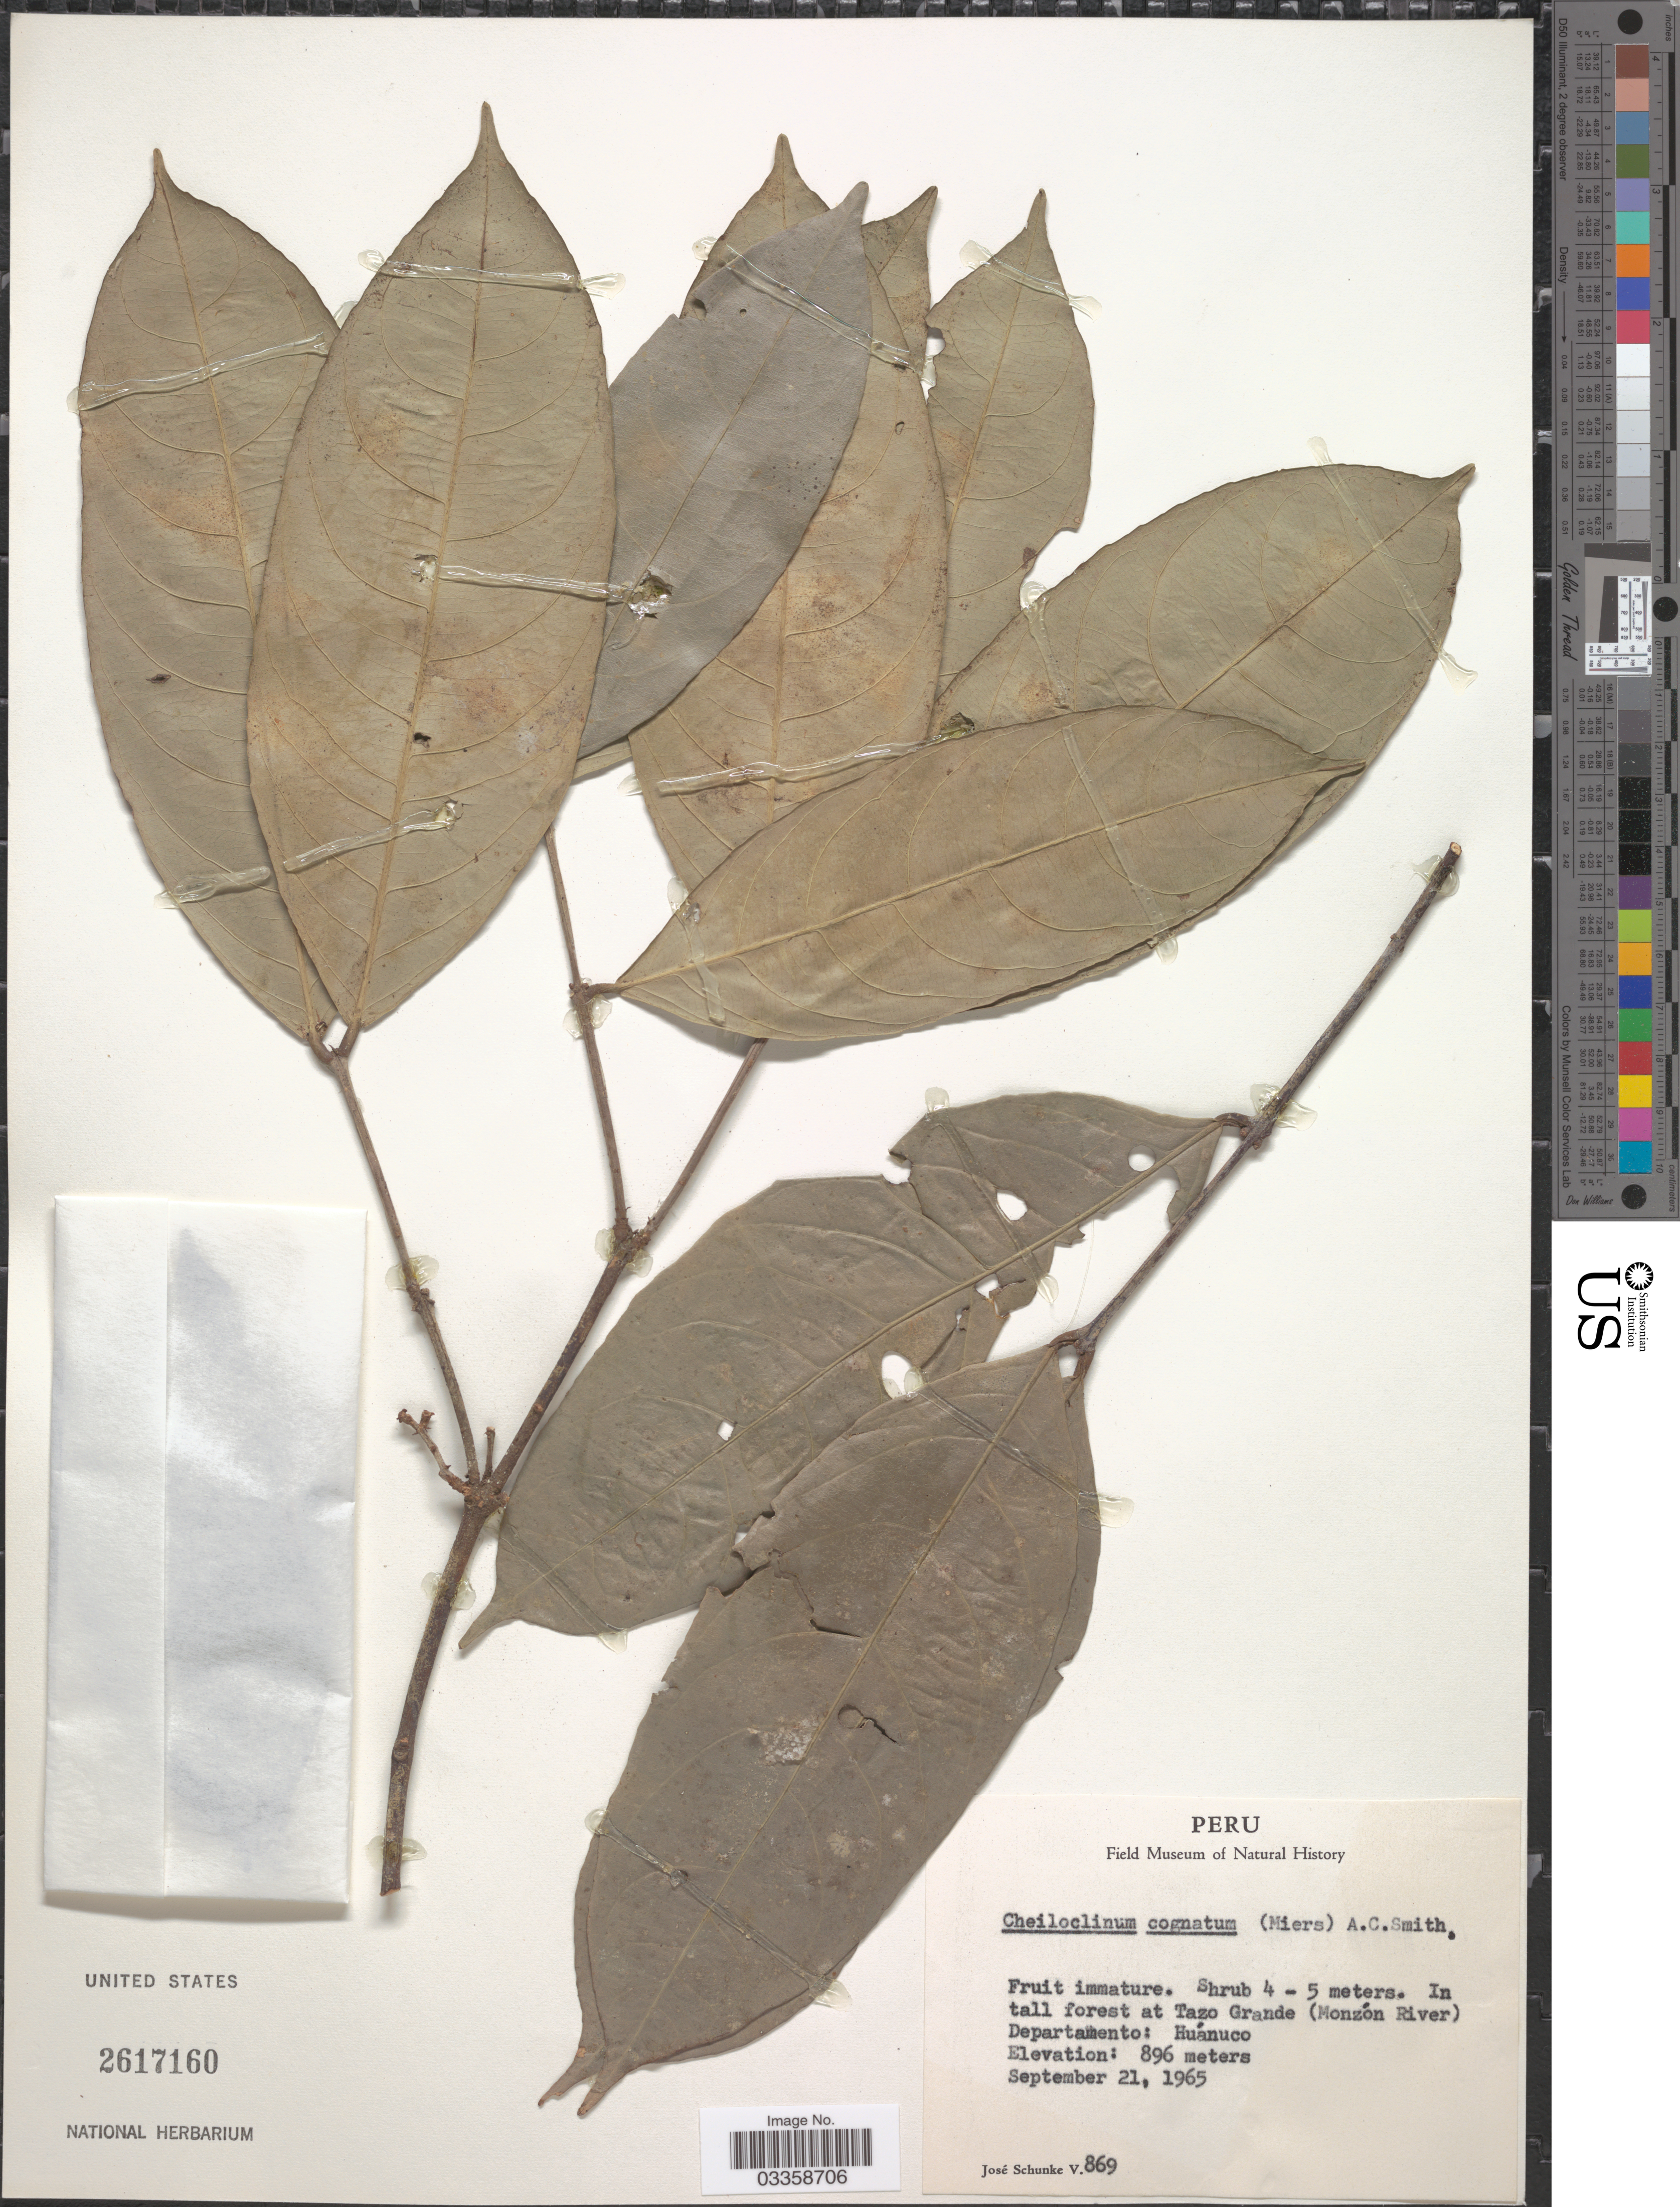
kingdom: Plantae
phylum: Tracheophyta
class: Magnoliopsida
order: Celastrales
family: Celastraceae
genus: Cheiloclinium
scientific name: Cheiloclinium cognatum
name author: (Miers) A.C. Sm.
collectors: J. Schunke Vigo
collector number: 869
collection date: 1965-09-21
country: Peru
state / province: Huánuco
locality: In tall forest at Tazo Grande (Monzón River), Departamento: Huánuco.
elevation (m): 896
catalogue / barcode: US 2617160